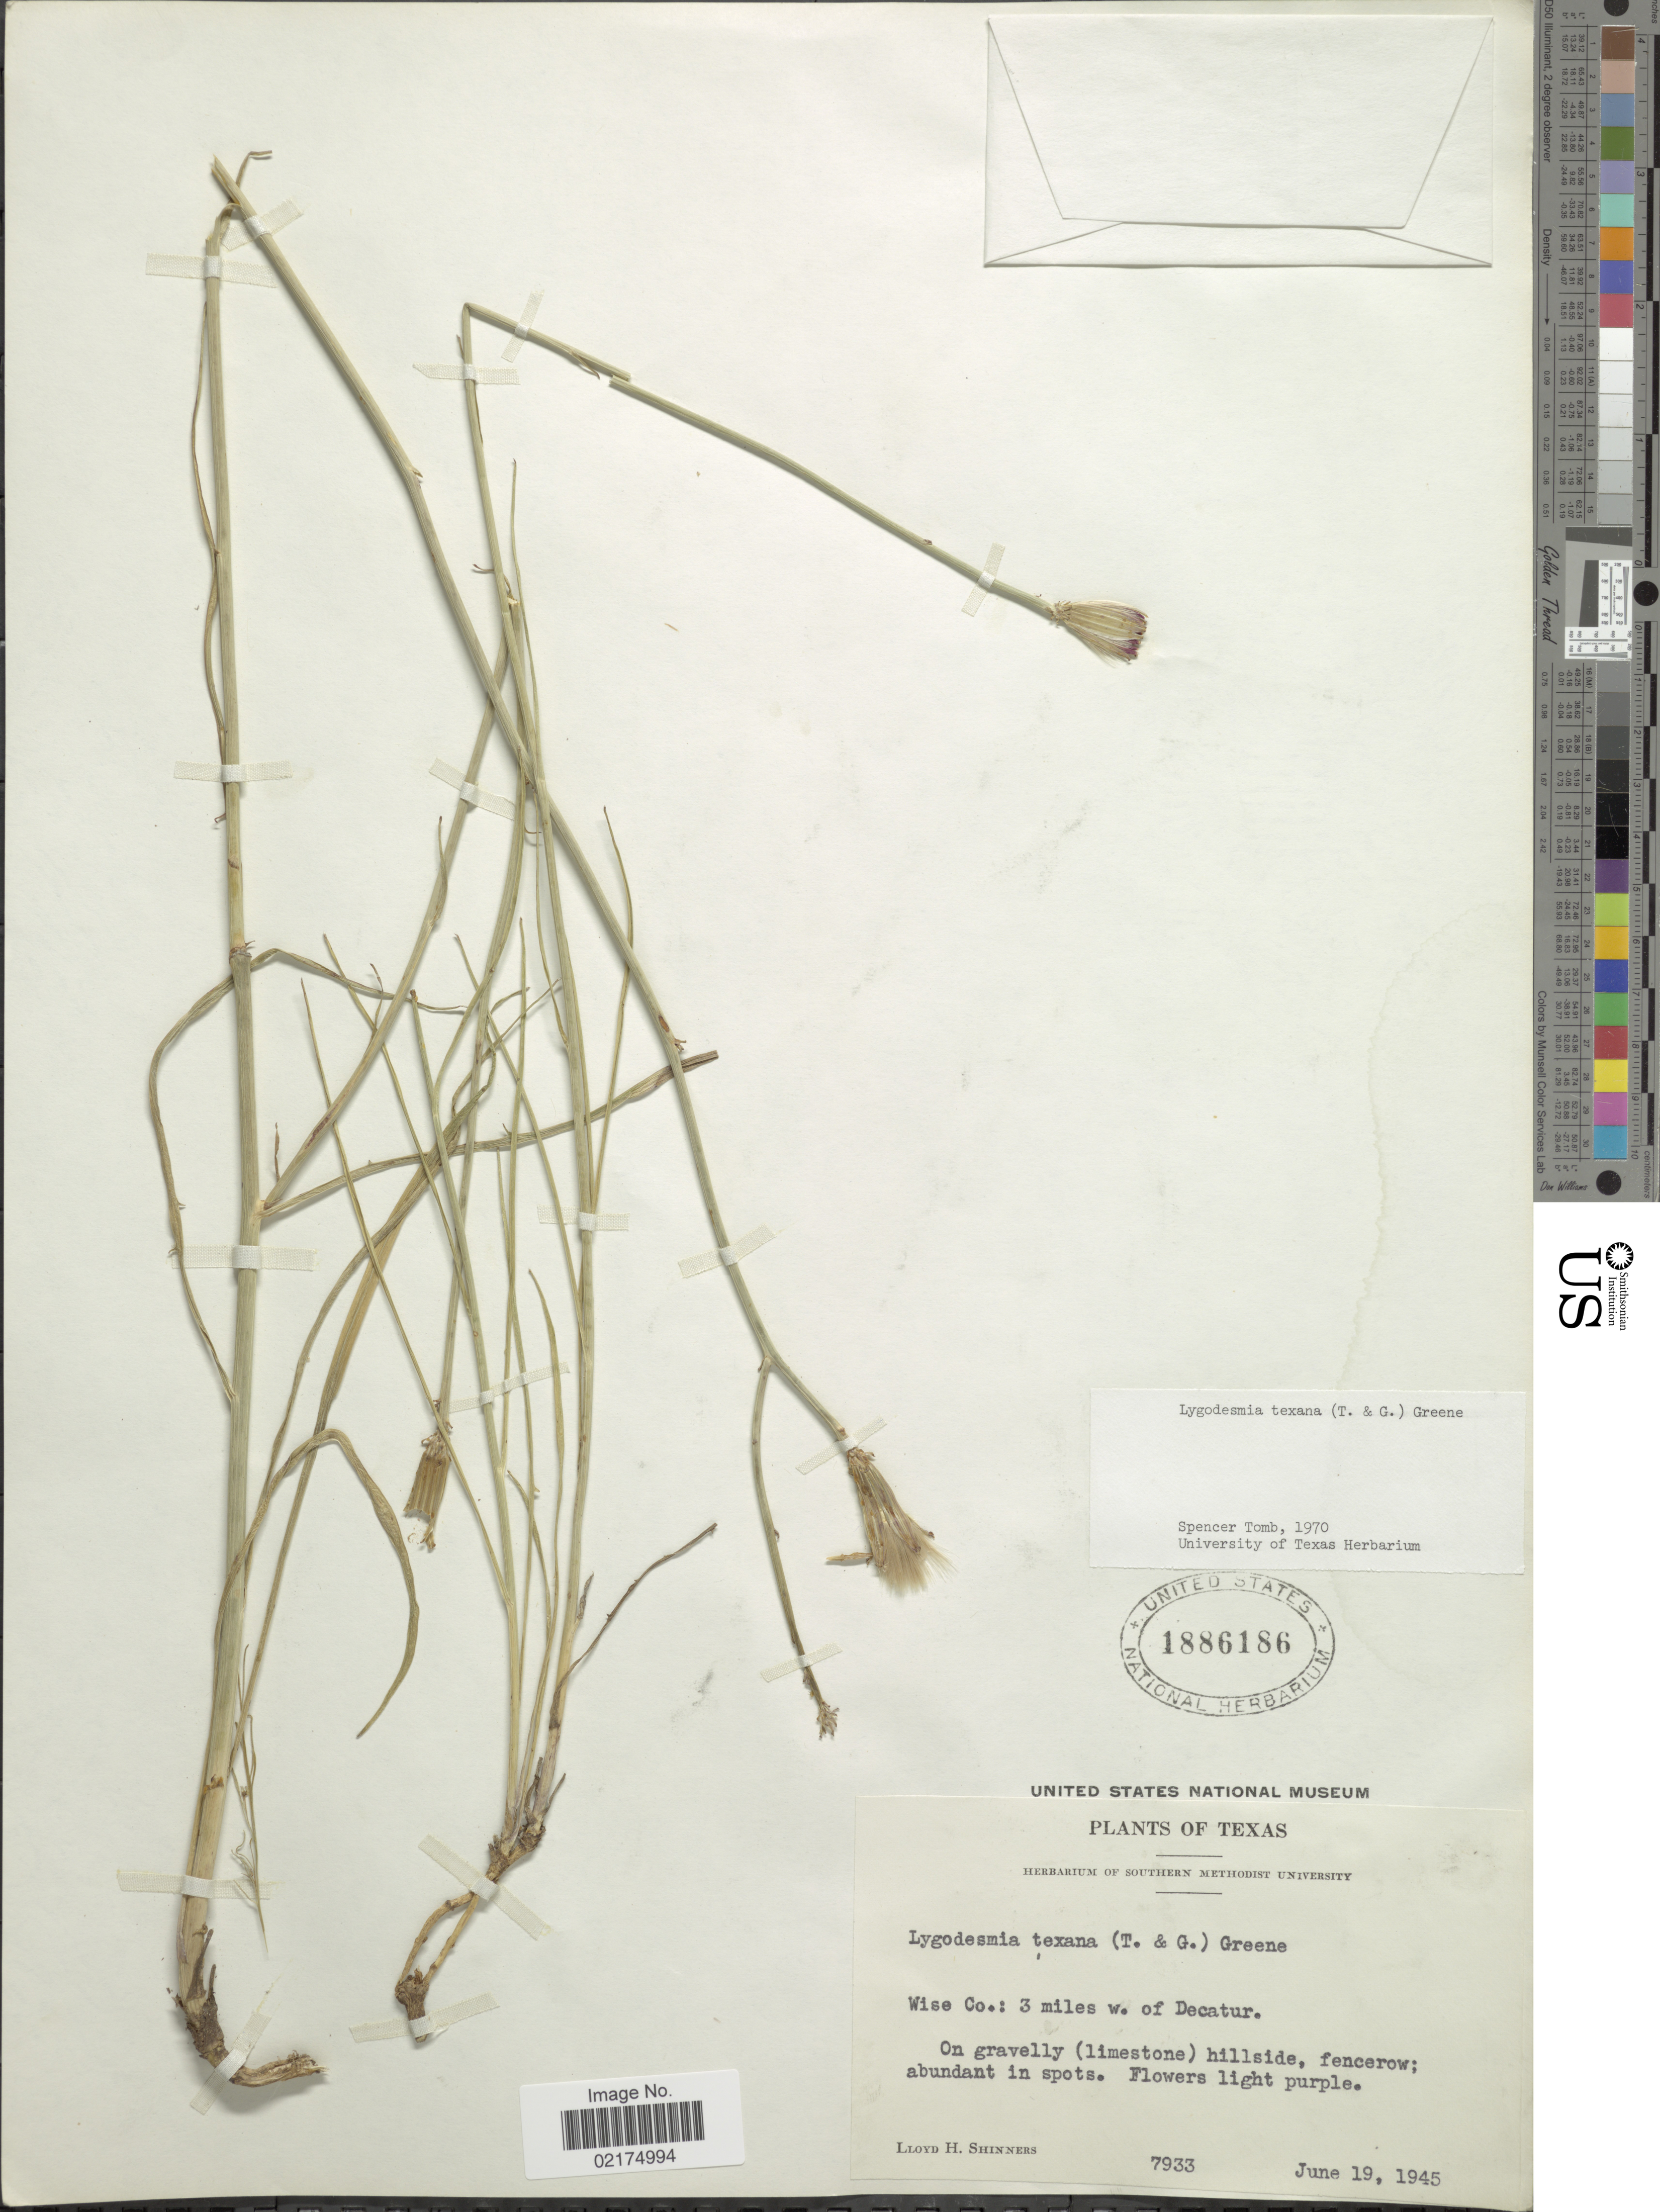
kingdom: Plantae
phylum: Tracheophyta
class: Magnoliopsida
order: Asterales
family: Asteraceae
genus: Lygodesmia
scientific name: Lygodesmia texana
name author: (Torr. & A. Gray) Greene ex Small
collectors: L. H. Shinners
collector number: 7933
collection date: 1945-06-19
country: United States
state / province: Texas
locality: Wise Co.: 3 miles w. of Decatur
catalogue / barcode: US 1886186